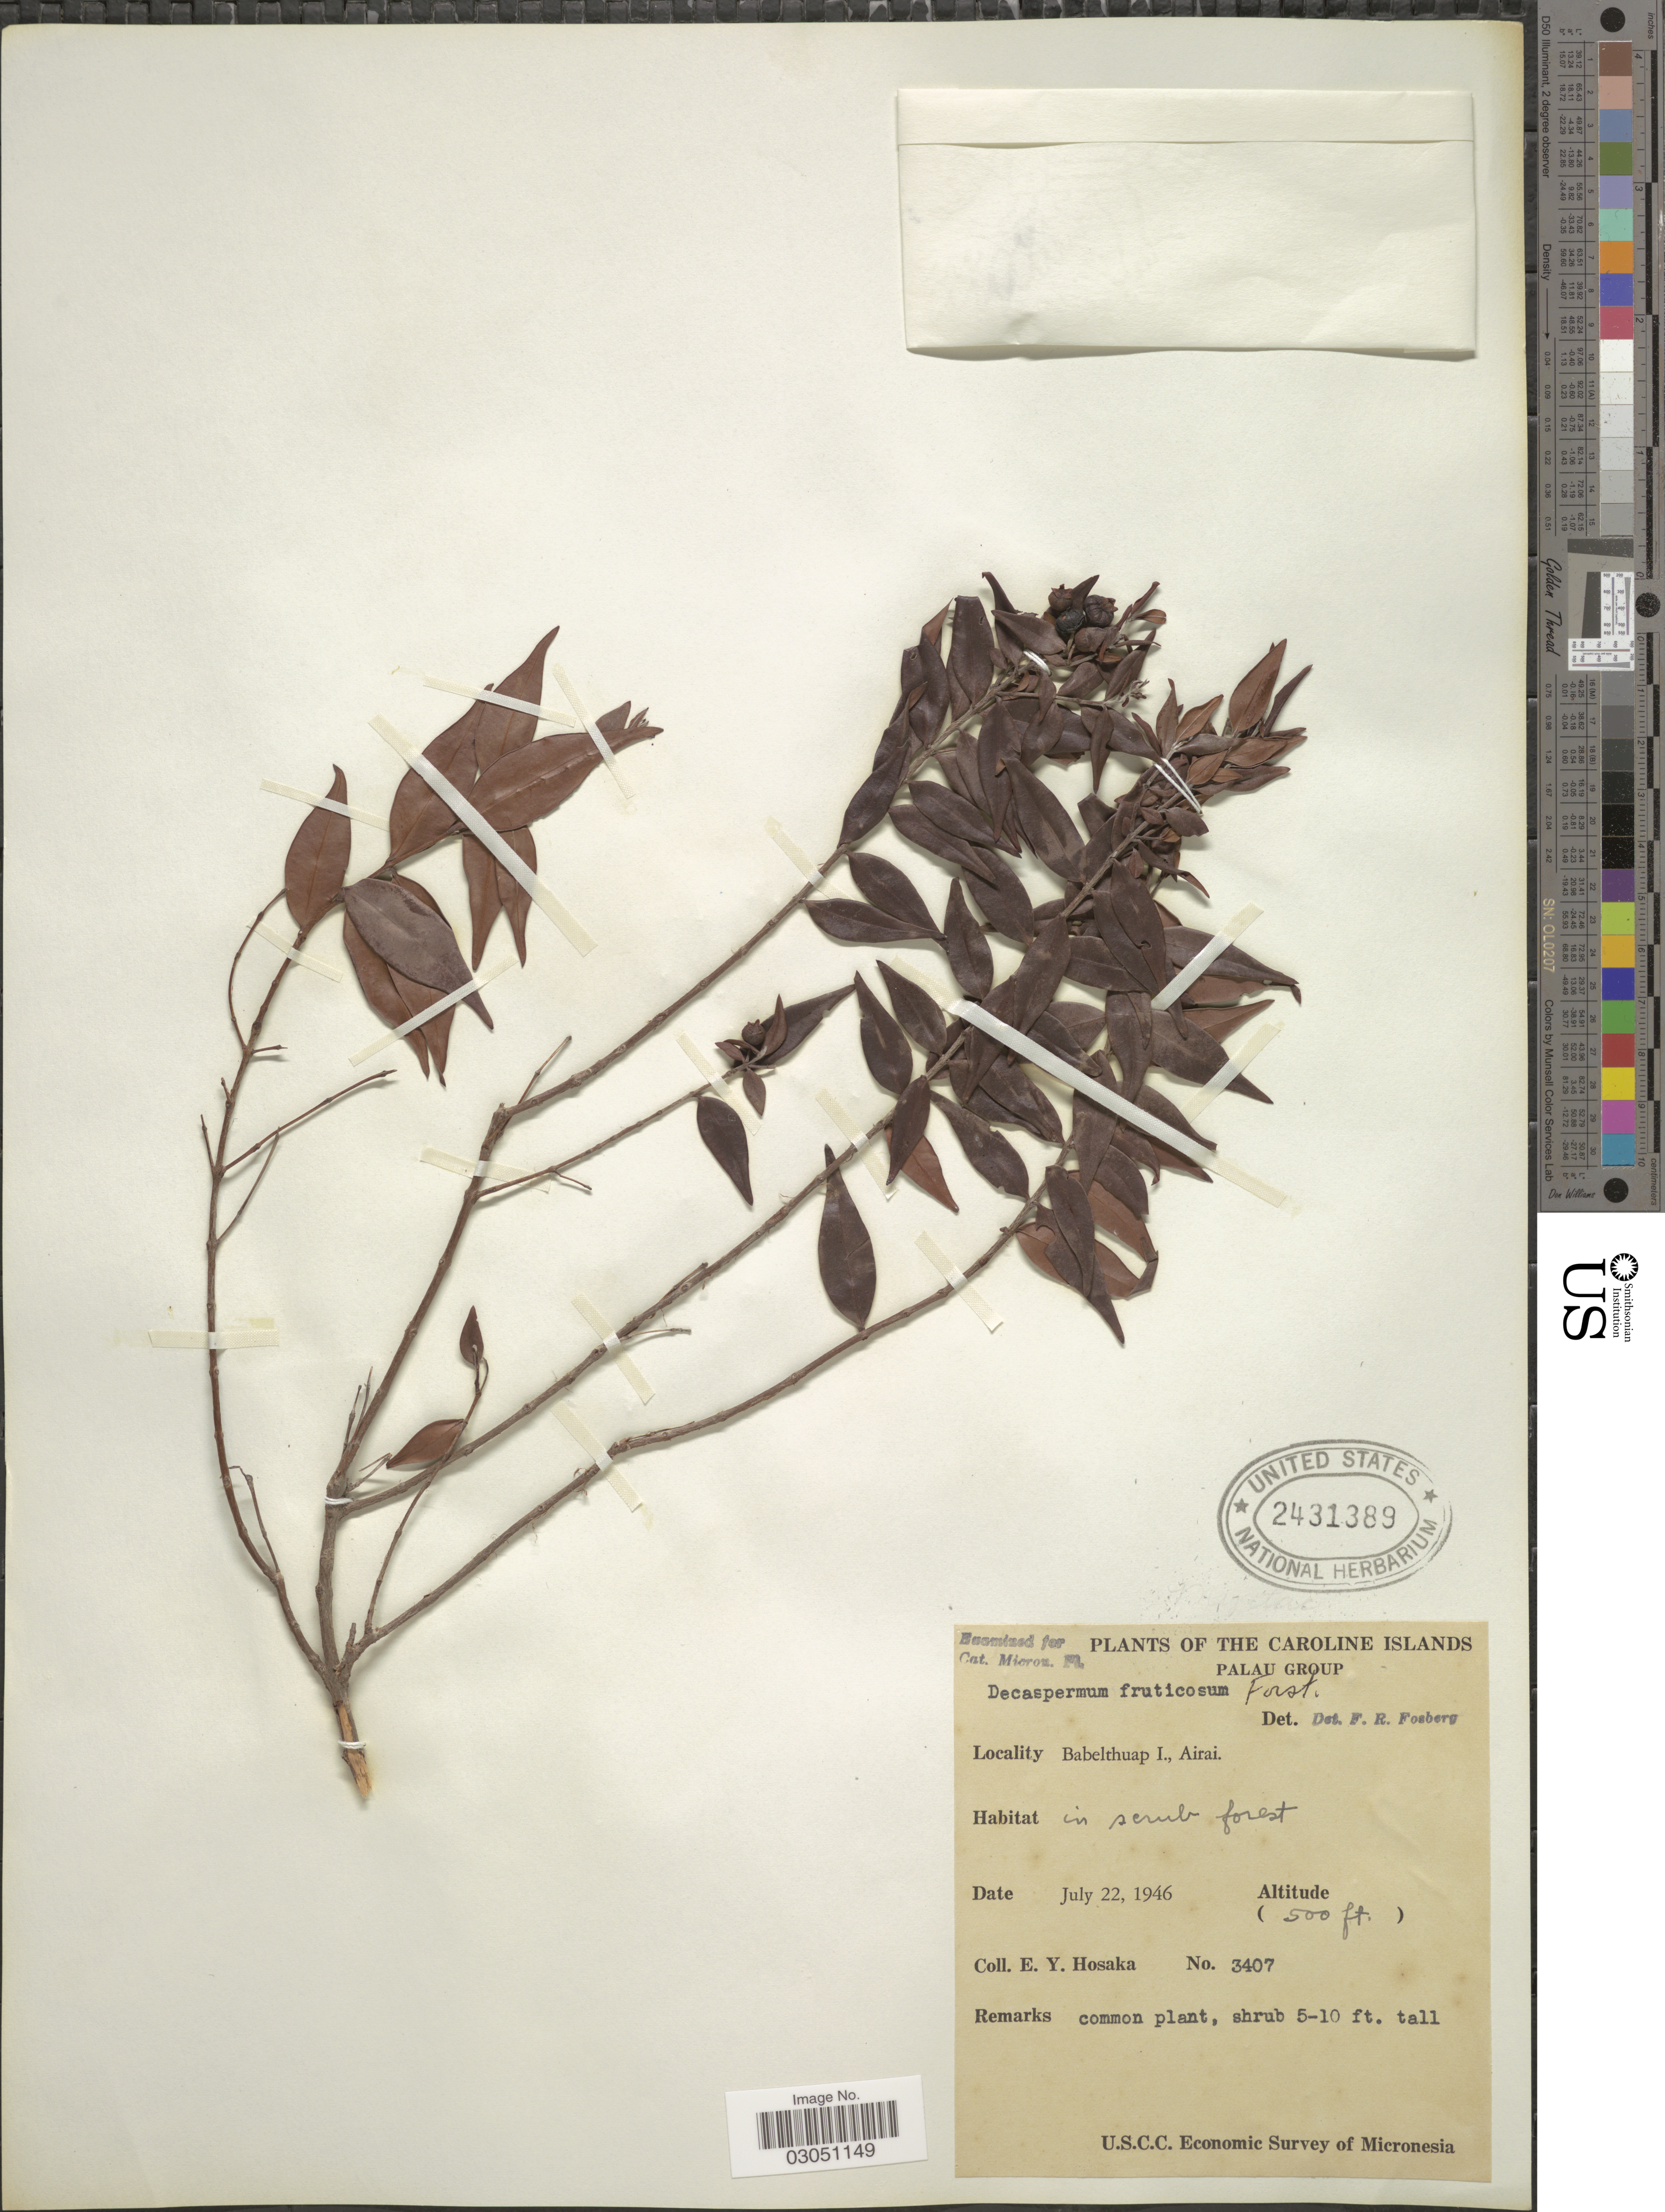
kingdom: Plantae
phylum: Tracheophyta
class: Magnoliopsida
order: Myrtales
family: Myrtaceae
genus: Decaspermum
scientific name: Decaspermum raymundi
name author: Diels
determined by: Strong, Mark T., (BOT), Smithsonian Institution - National Museum of Natural History (UNITED STATES)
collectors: E. Y. Hosaka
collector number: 3407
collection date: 1946-07-22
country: Palau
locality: The Caroline Islands. Palau Group. Babelthuap I., Airai.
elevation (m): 152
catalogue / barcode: US 2431389